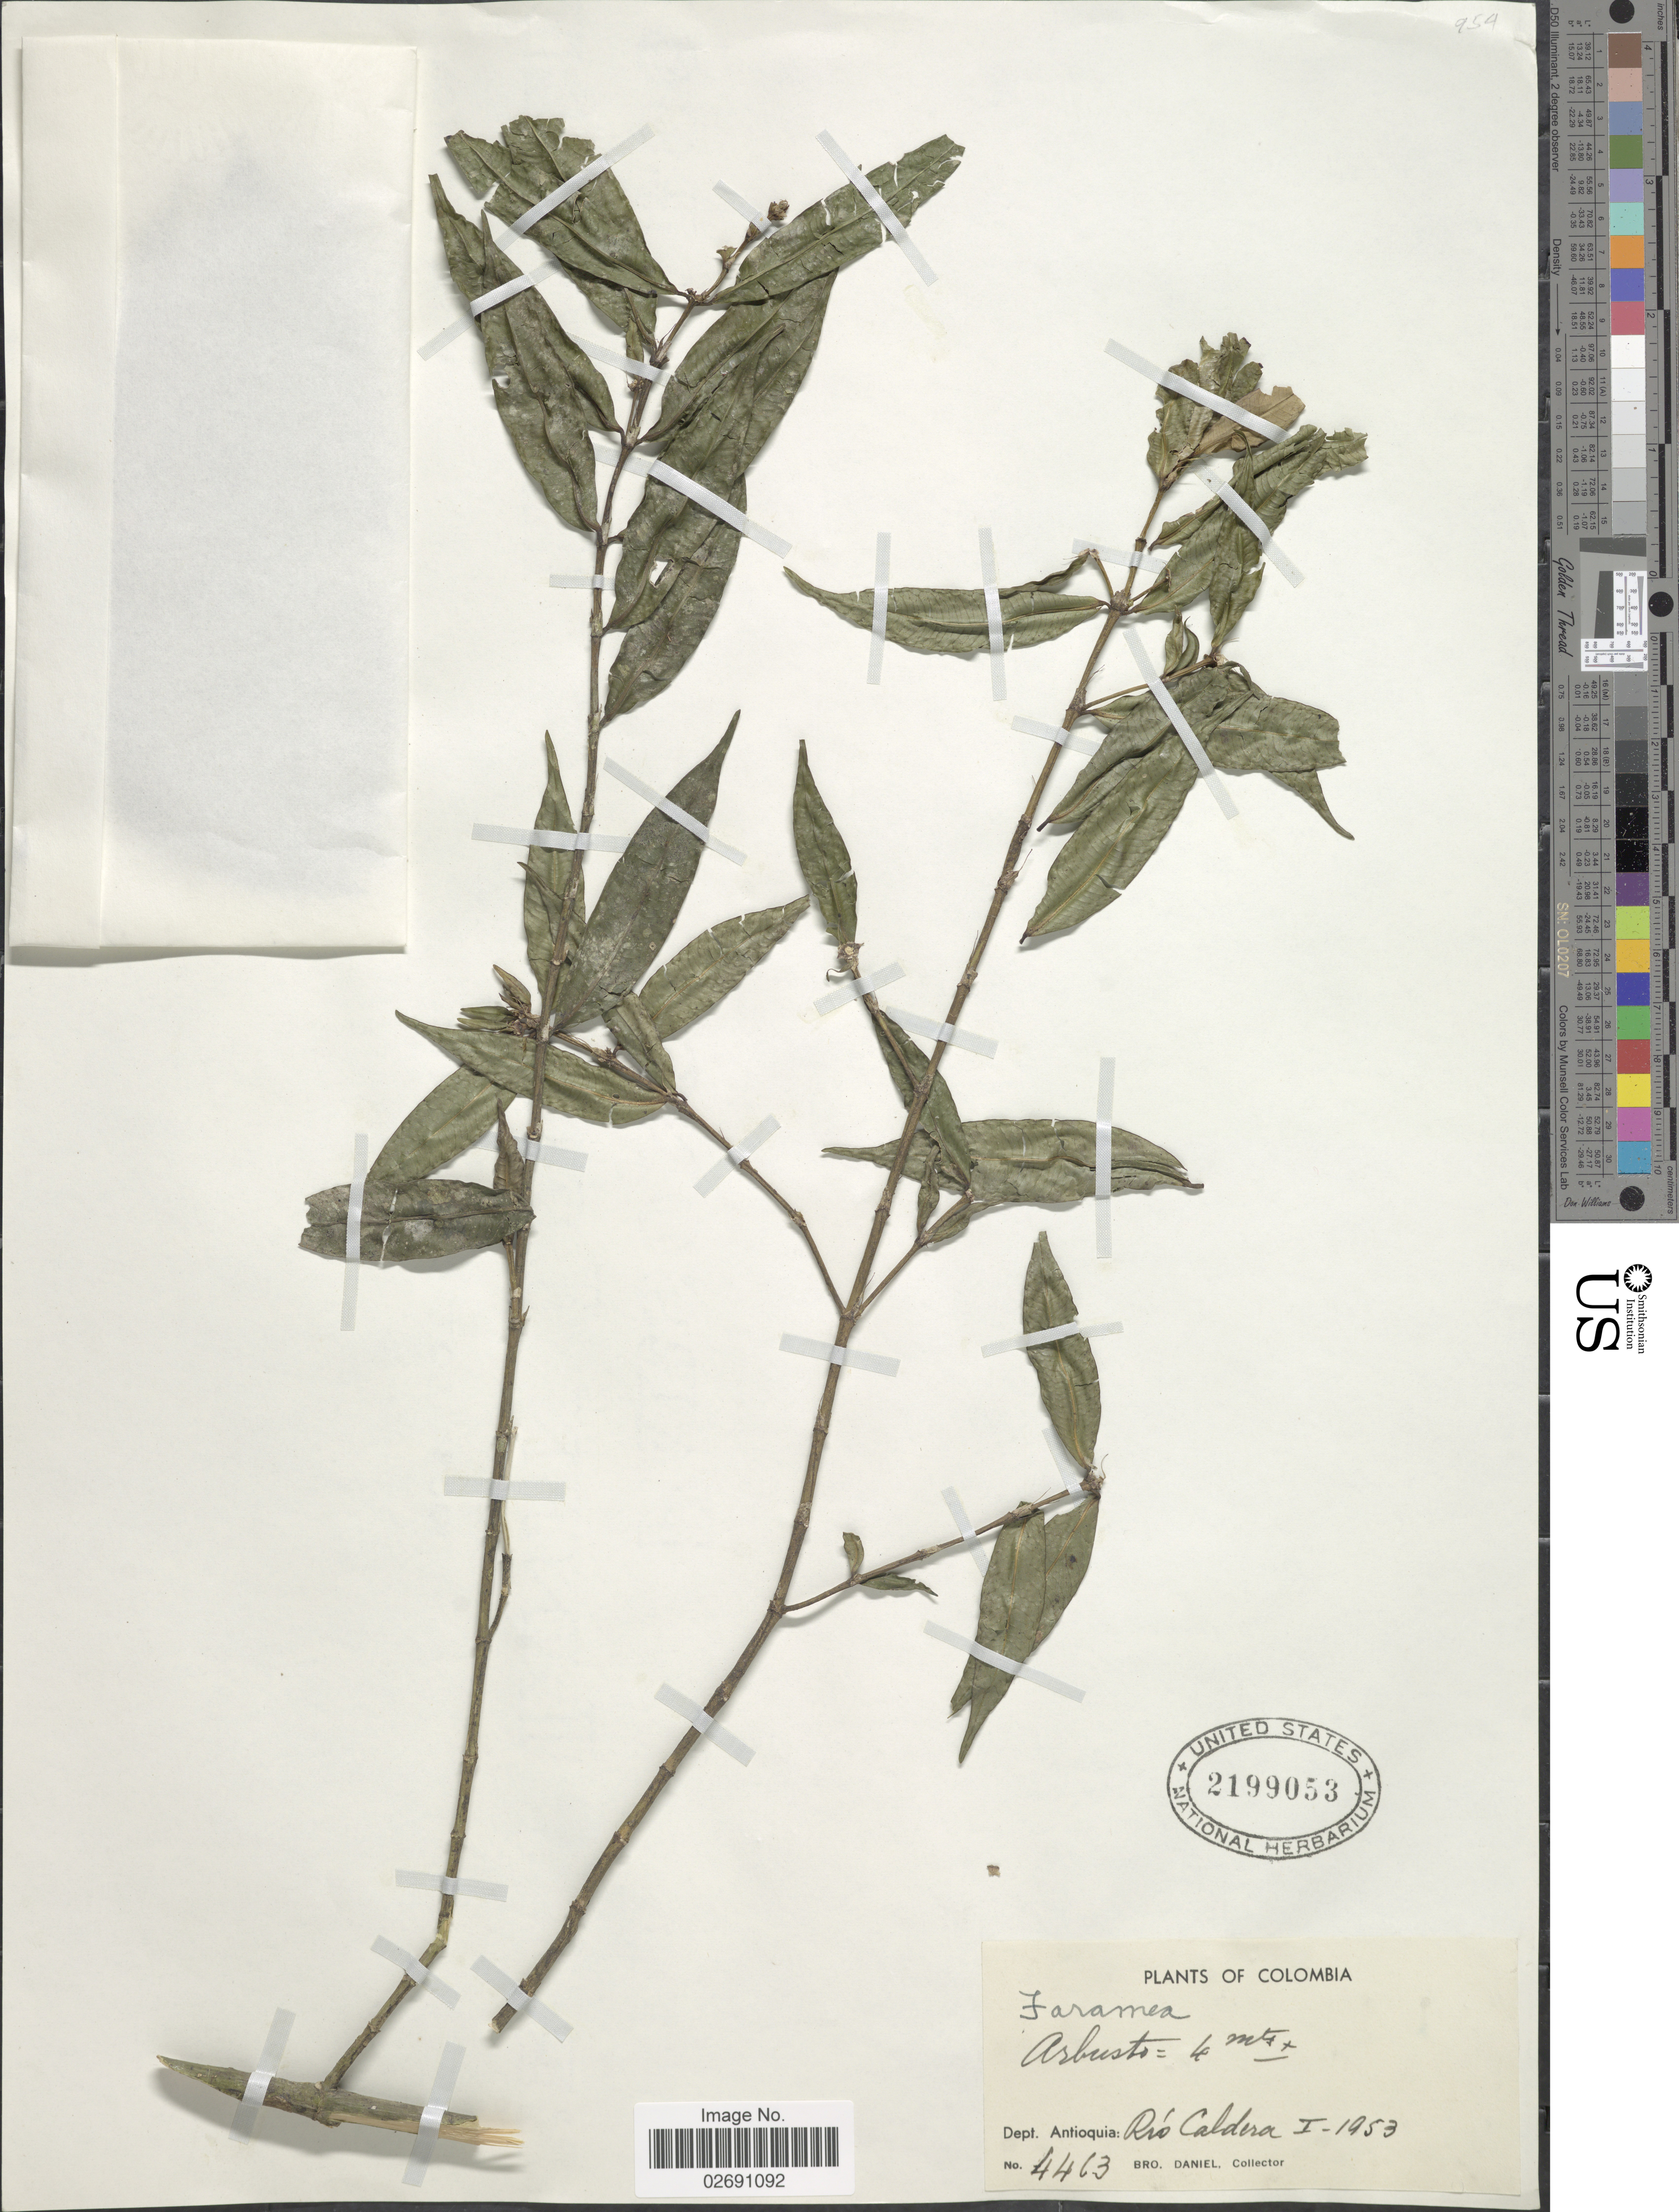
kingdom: Plantae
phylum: Tracheophyta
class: Magnoliopsida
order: Gentianales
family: Rubiaceae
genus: Faramea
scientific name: Faramea sp.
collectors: Bro. Daniel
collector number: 4463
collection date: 1953-01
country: Colombia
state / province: Antioquia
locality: Rio Caldera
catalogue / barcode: US 2199053